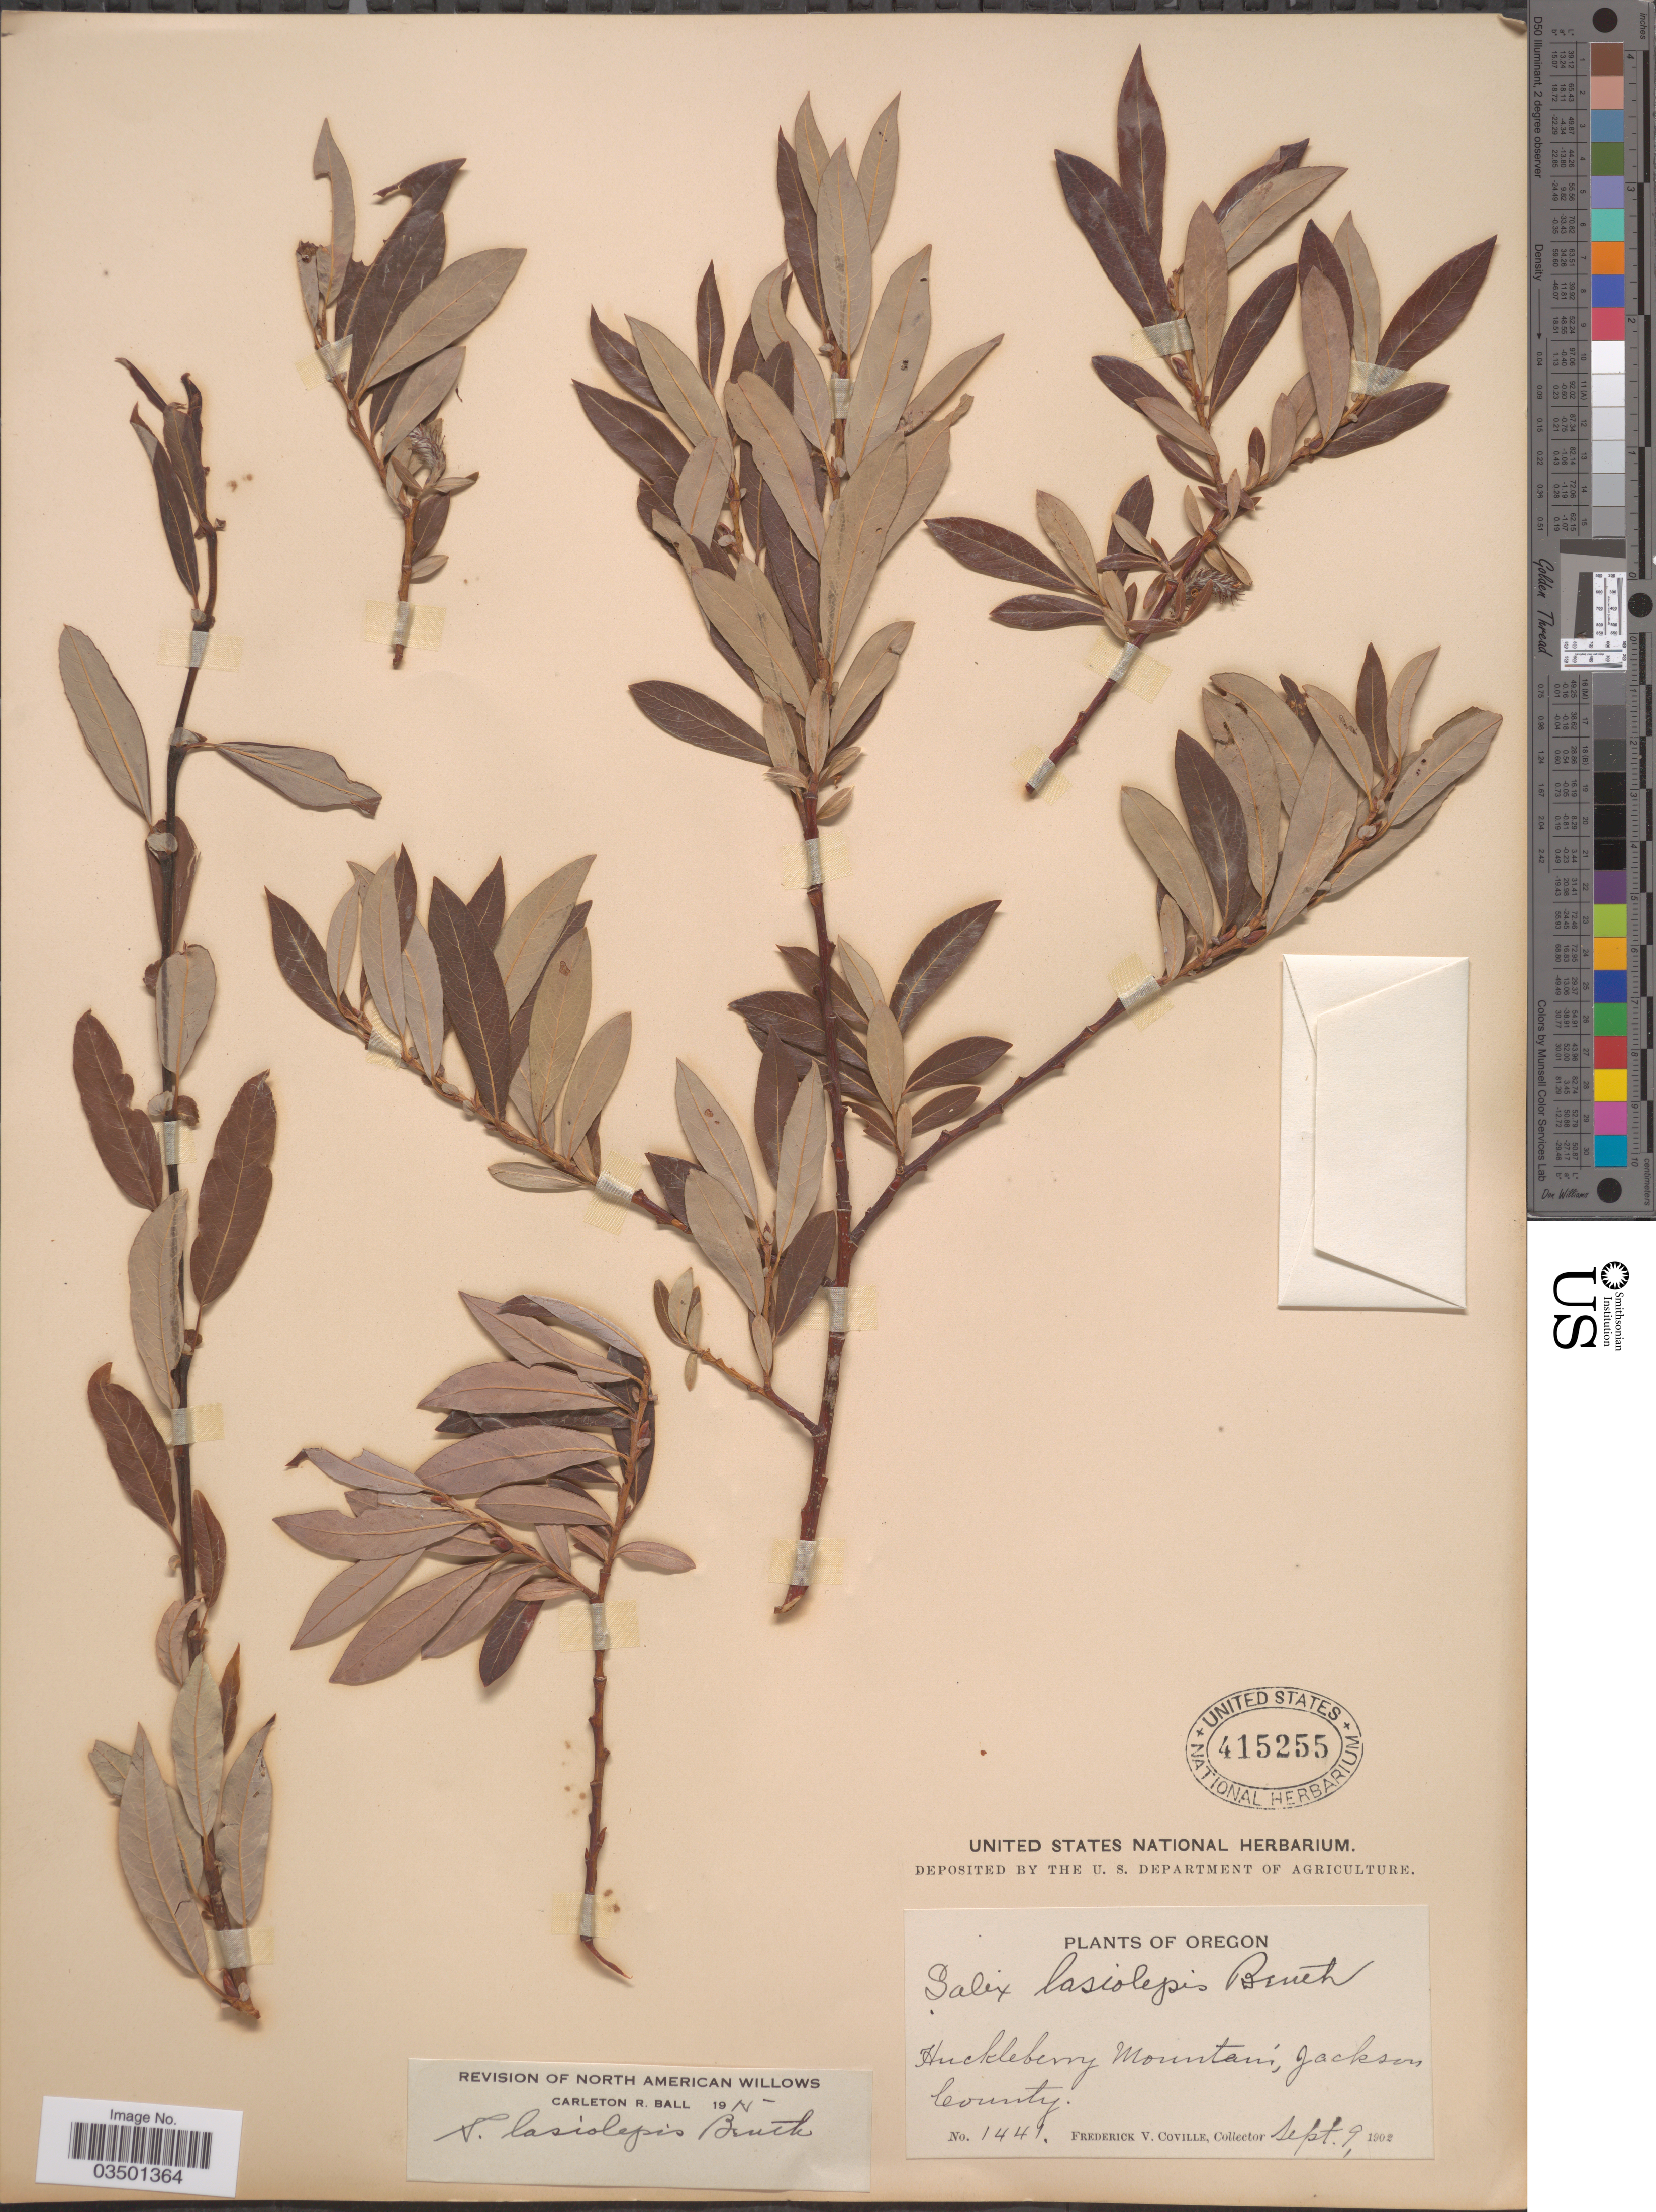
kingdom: Plantae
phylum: Tracheophyta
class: Magnoliopsida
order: Malpighiales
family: Salicaceae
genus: Salix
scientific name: Salix lasiolepis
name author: Benth.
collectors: F. V. Coville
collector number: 1441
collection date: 1902-09-09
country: United States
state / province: Oregon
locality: Huckleberry Mountain, Jackson County.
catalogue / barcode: US 415255